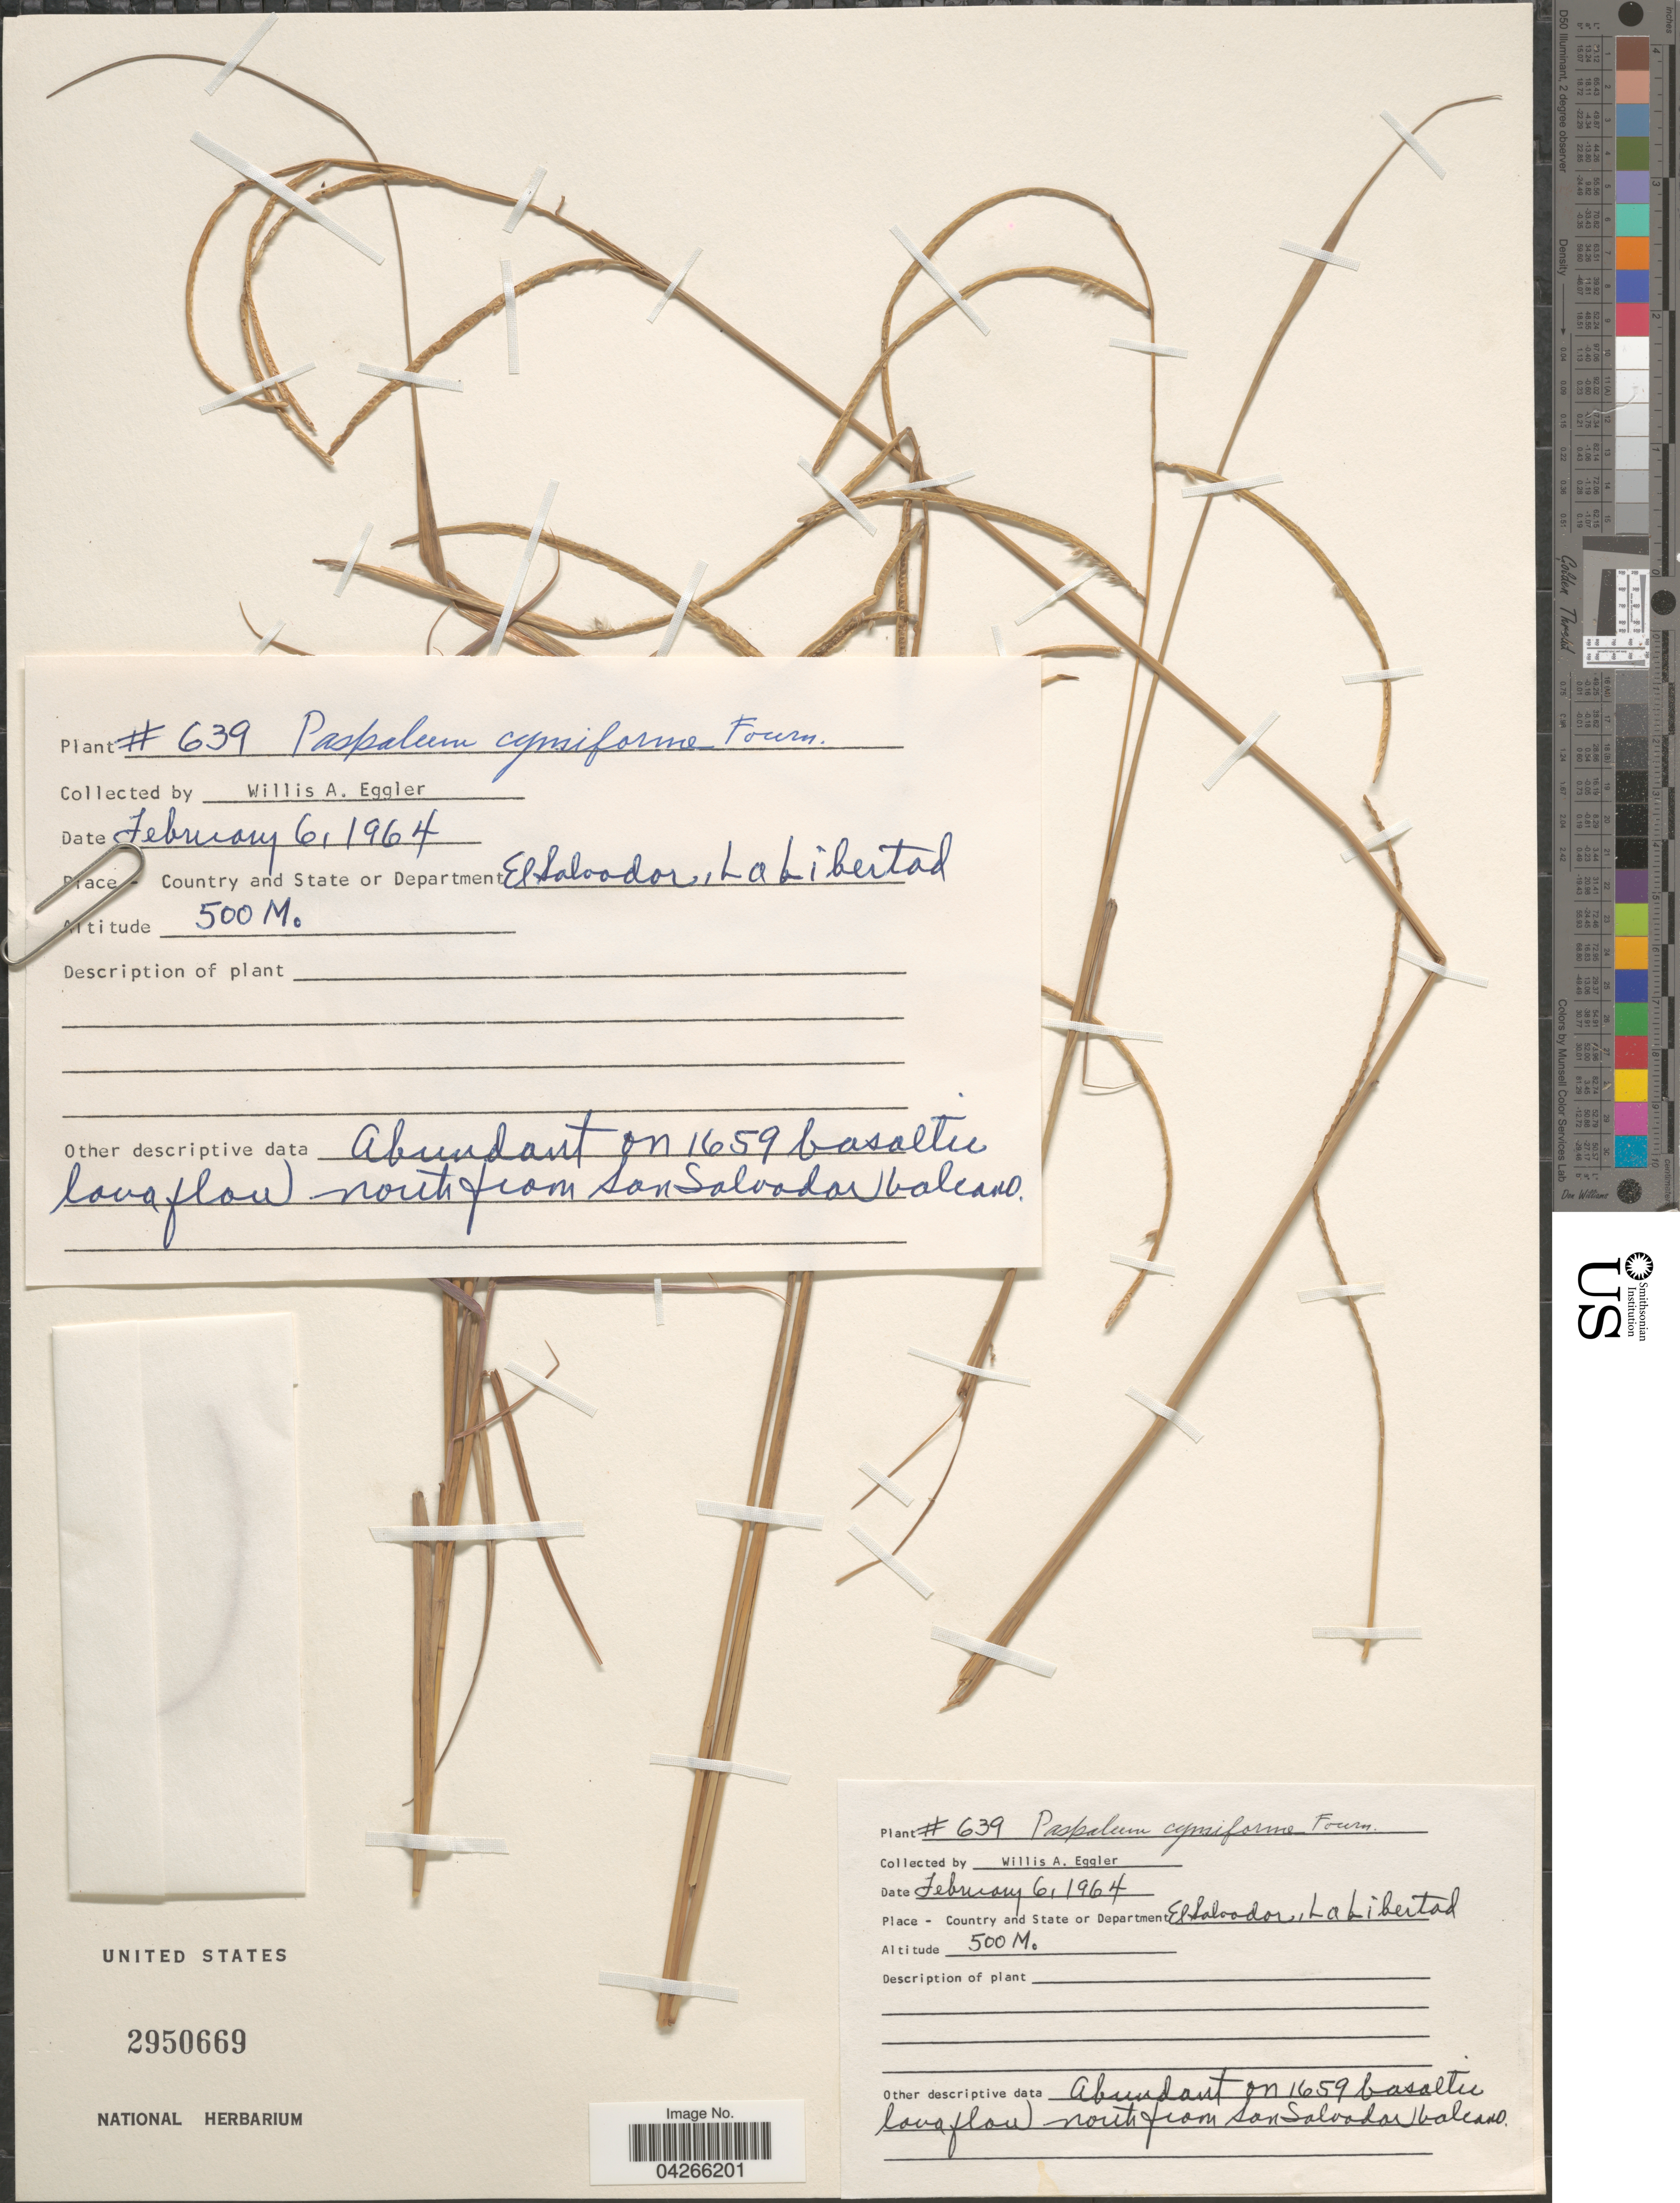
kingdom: Plantae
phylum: Tracheophyta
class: Liliopsida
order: Poales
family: Poaceae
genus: Paspalum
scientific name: Paspalum cymbiforme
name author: E. Fourn.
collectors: W. A. Eggler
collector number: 639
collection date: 1964-02-06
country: El Salvador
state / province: La Libertad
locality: Department El Salvador.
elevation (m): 500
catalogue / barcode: US 2950669